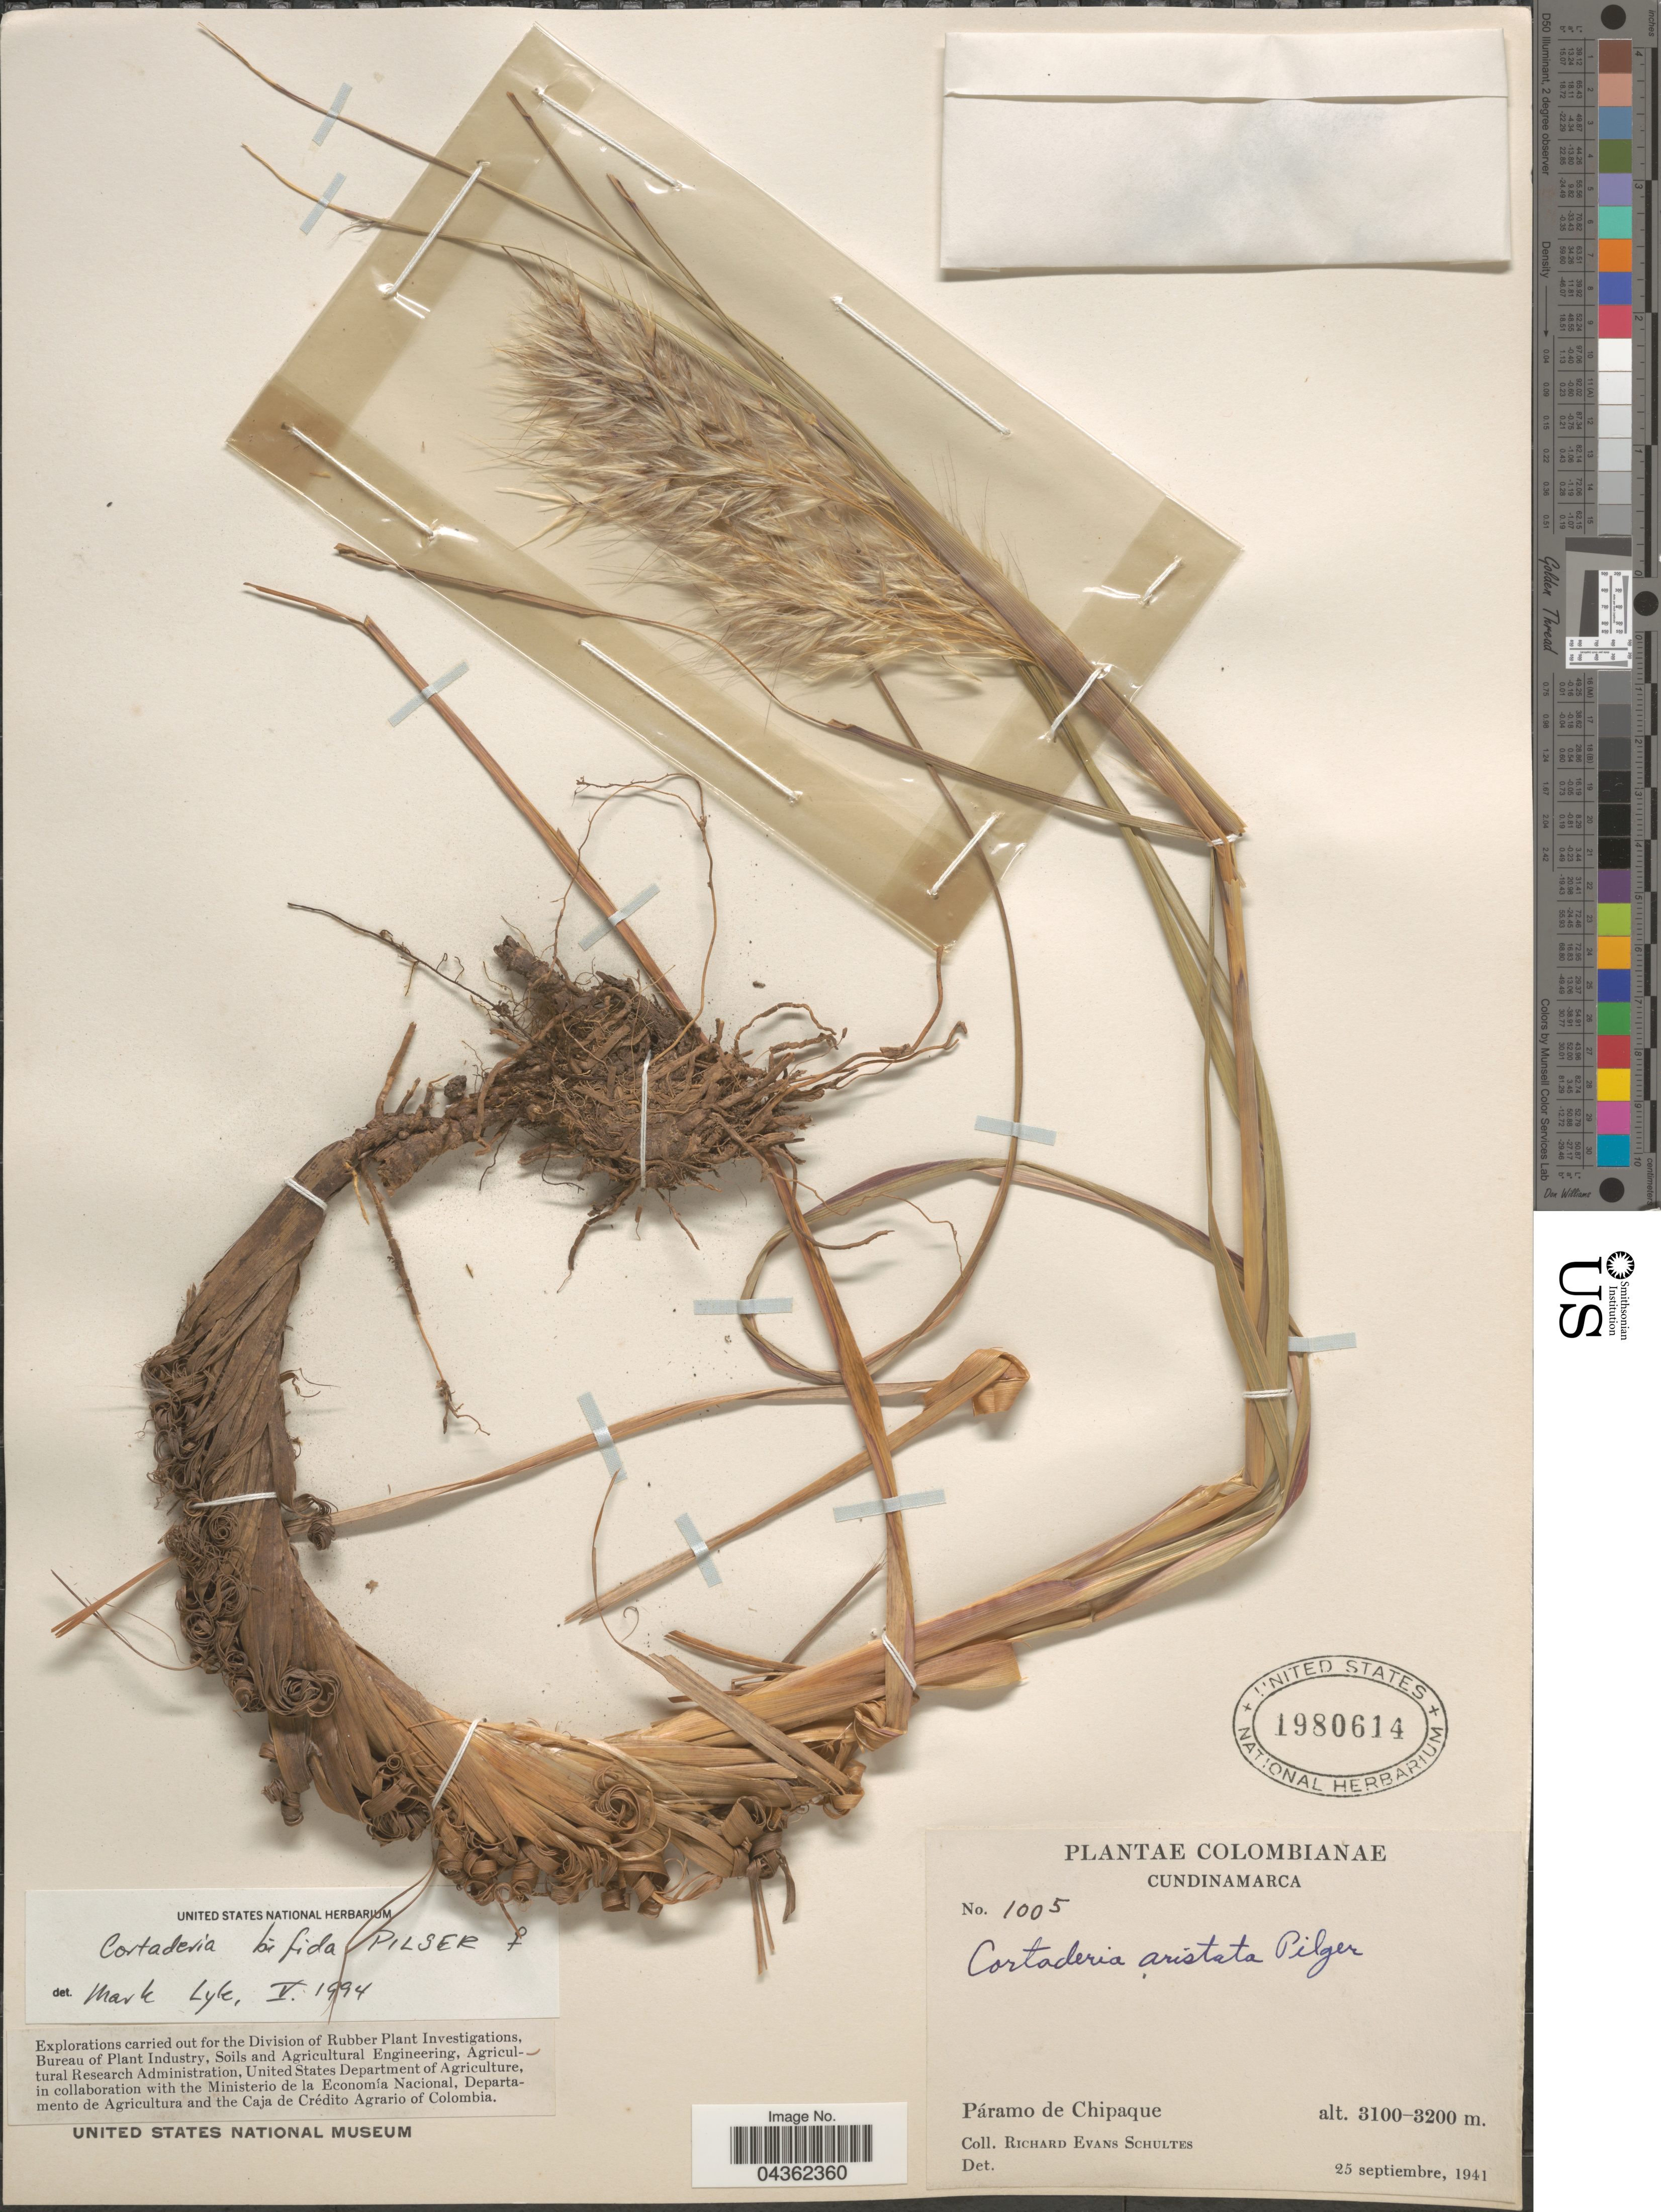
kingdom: Plantae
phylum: Tracheophyta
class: Liliopsida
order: Poales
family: Poaceae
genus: Cortaderia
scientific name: Cortaderia bifida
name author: Pilg.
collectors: R. E. Schultes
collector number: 1005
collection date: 1941-09-25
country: Colombia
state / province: Cundinamarca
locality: Páramo de Chipaque.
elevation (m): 3100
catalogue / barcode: US 1980614